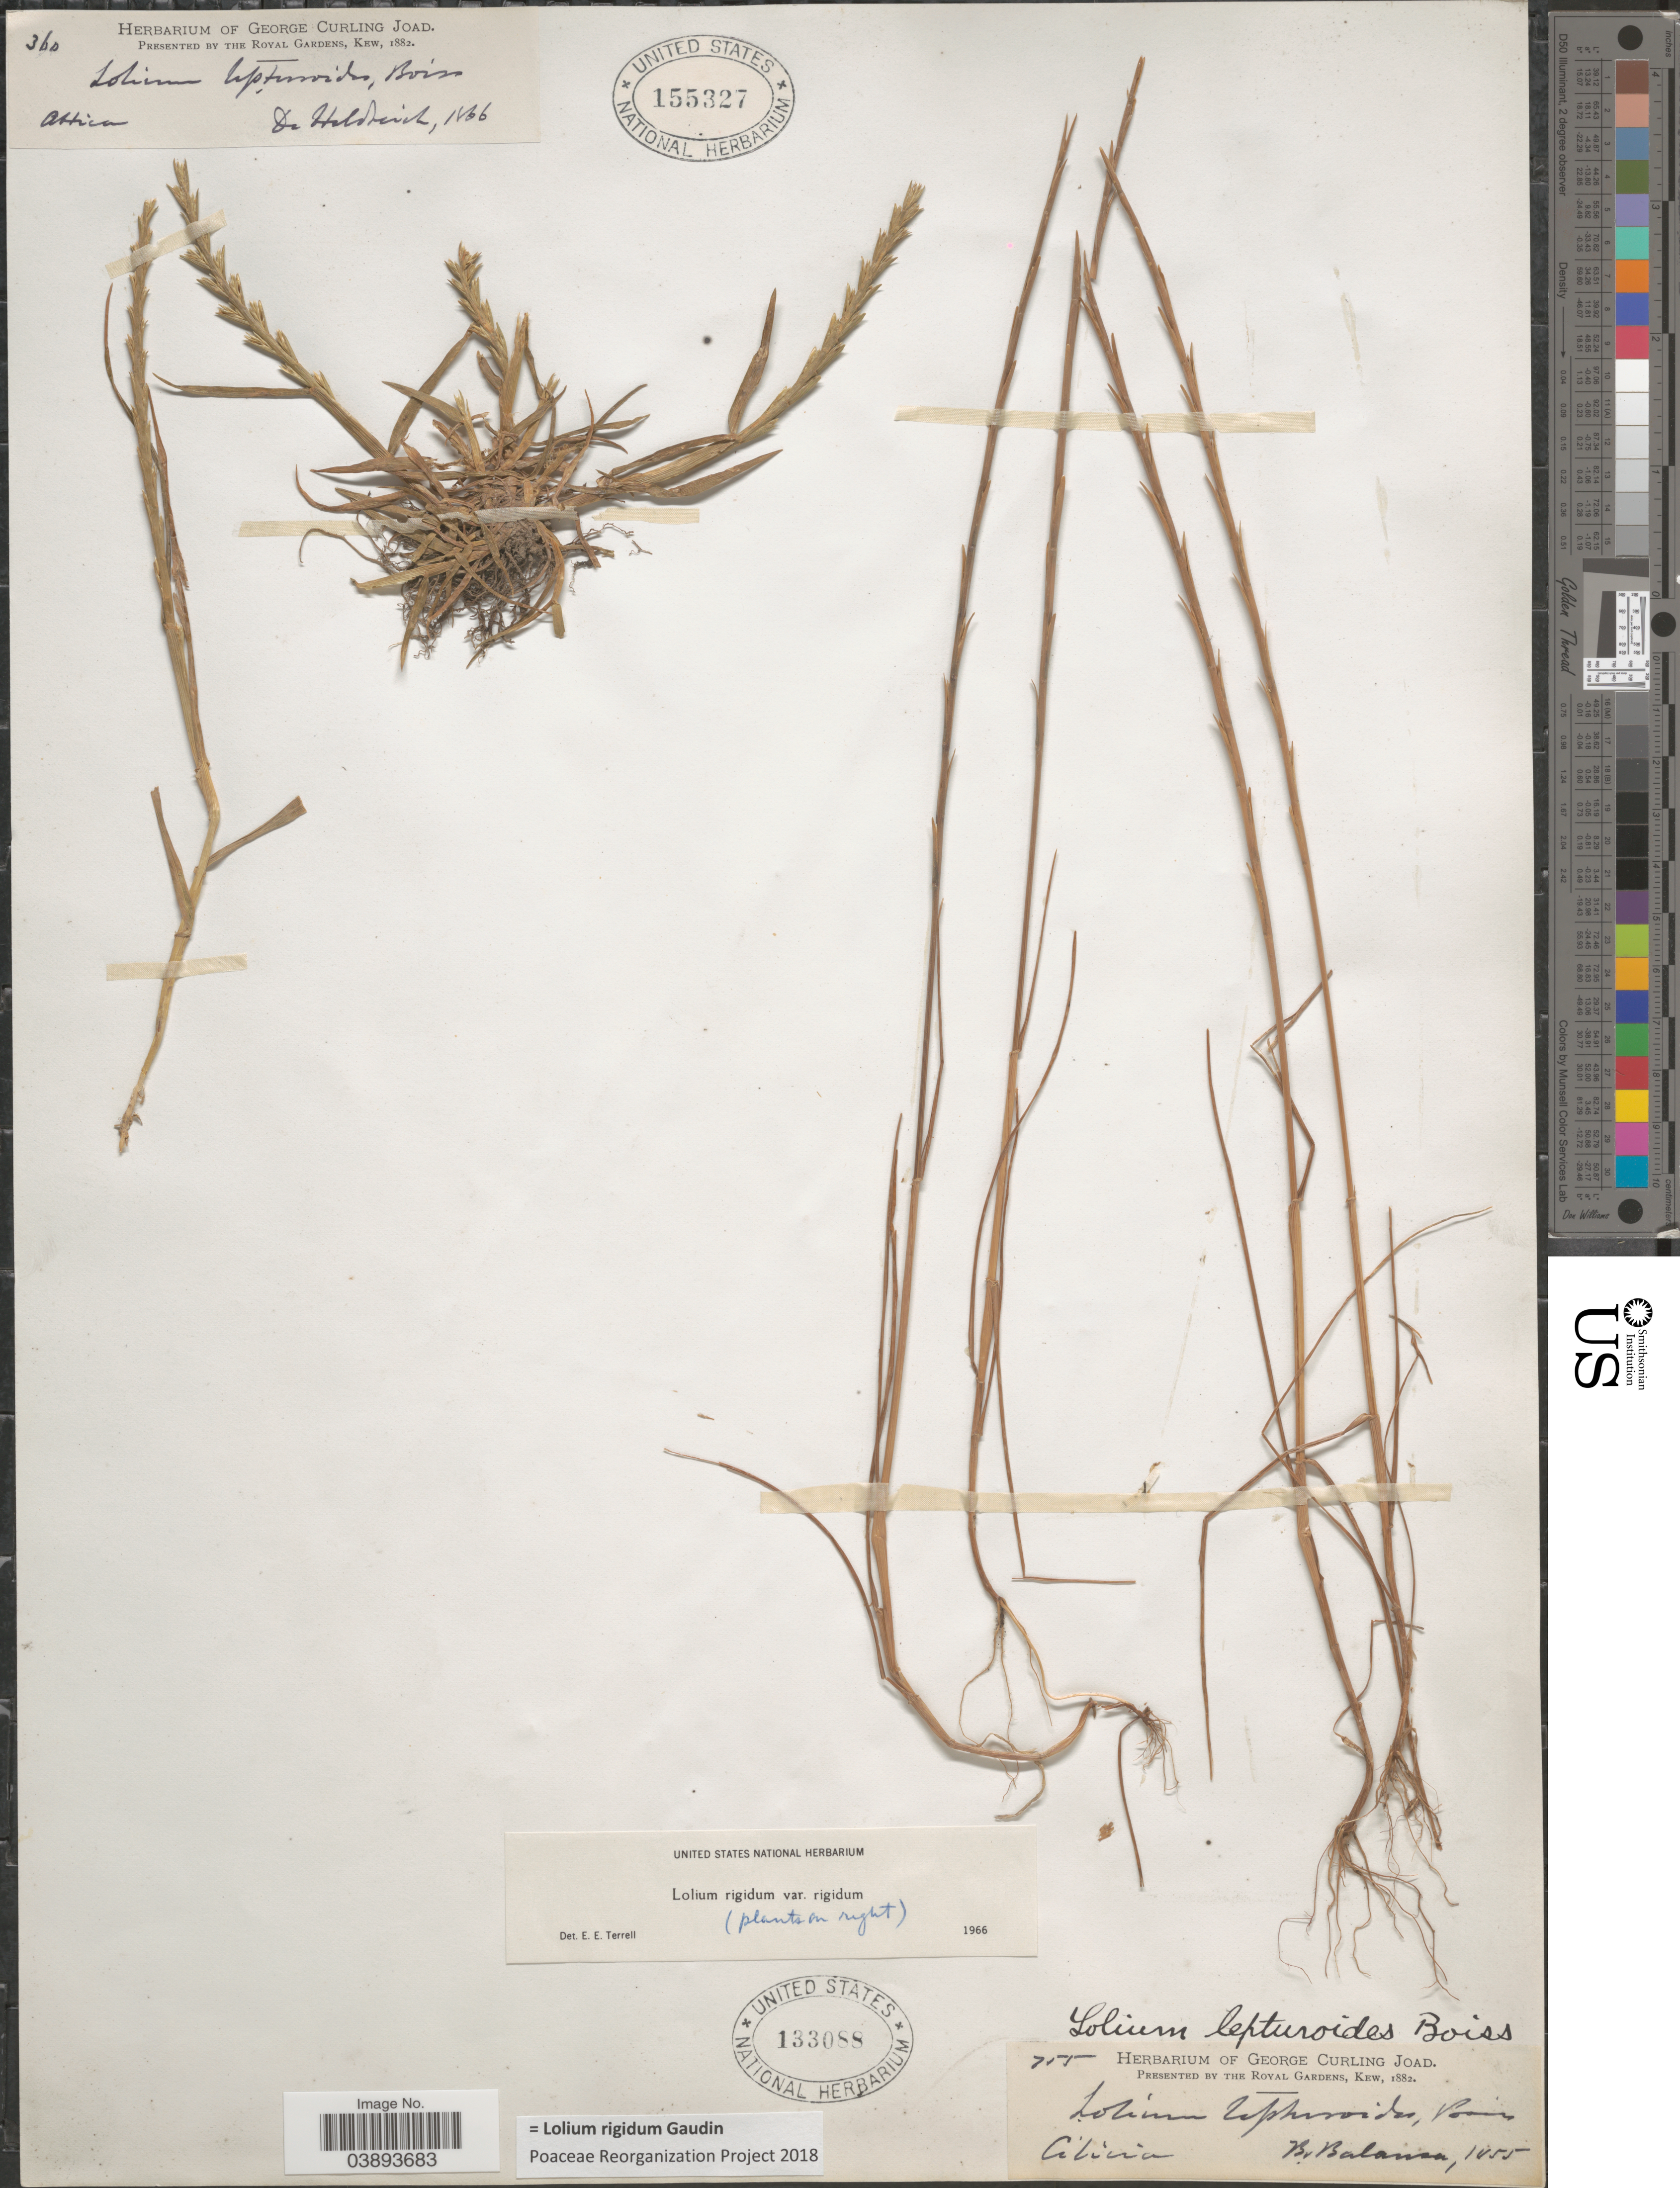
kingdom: Plantae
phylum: Tracheophyta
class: Liliopsida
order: Poales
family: Poaceae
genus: Lolium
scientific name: Lolium rigidum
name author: Gaudin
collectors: Heldreich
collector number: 360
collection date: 1866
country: Greece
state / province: Attica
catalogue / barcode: US 155327